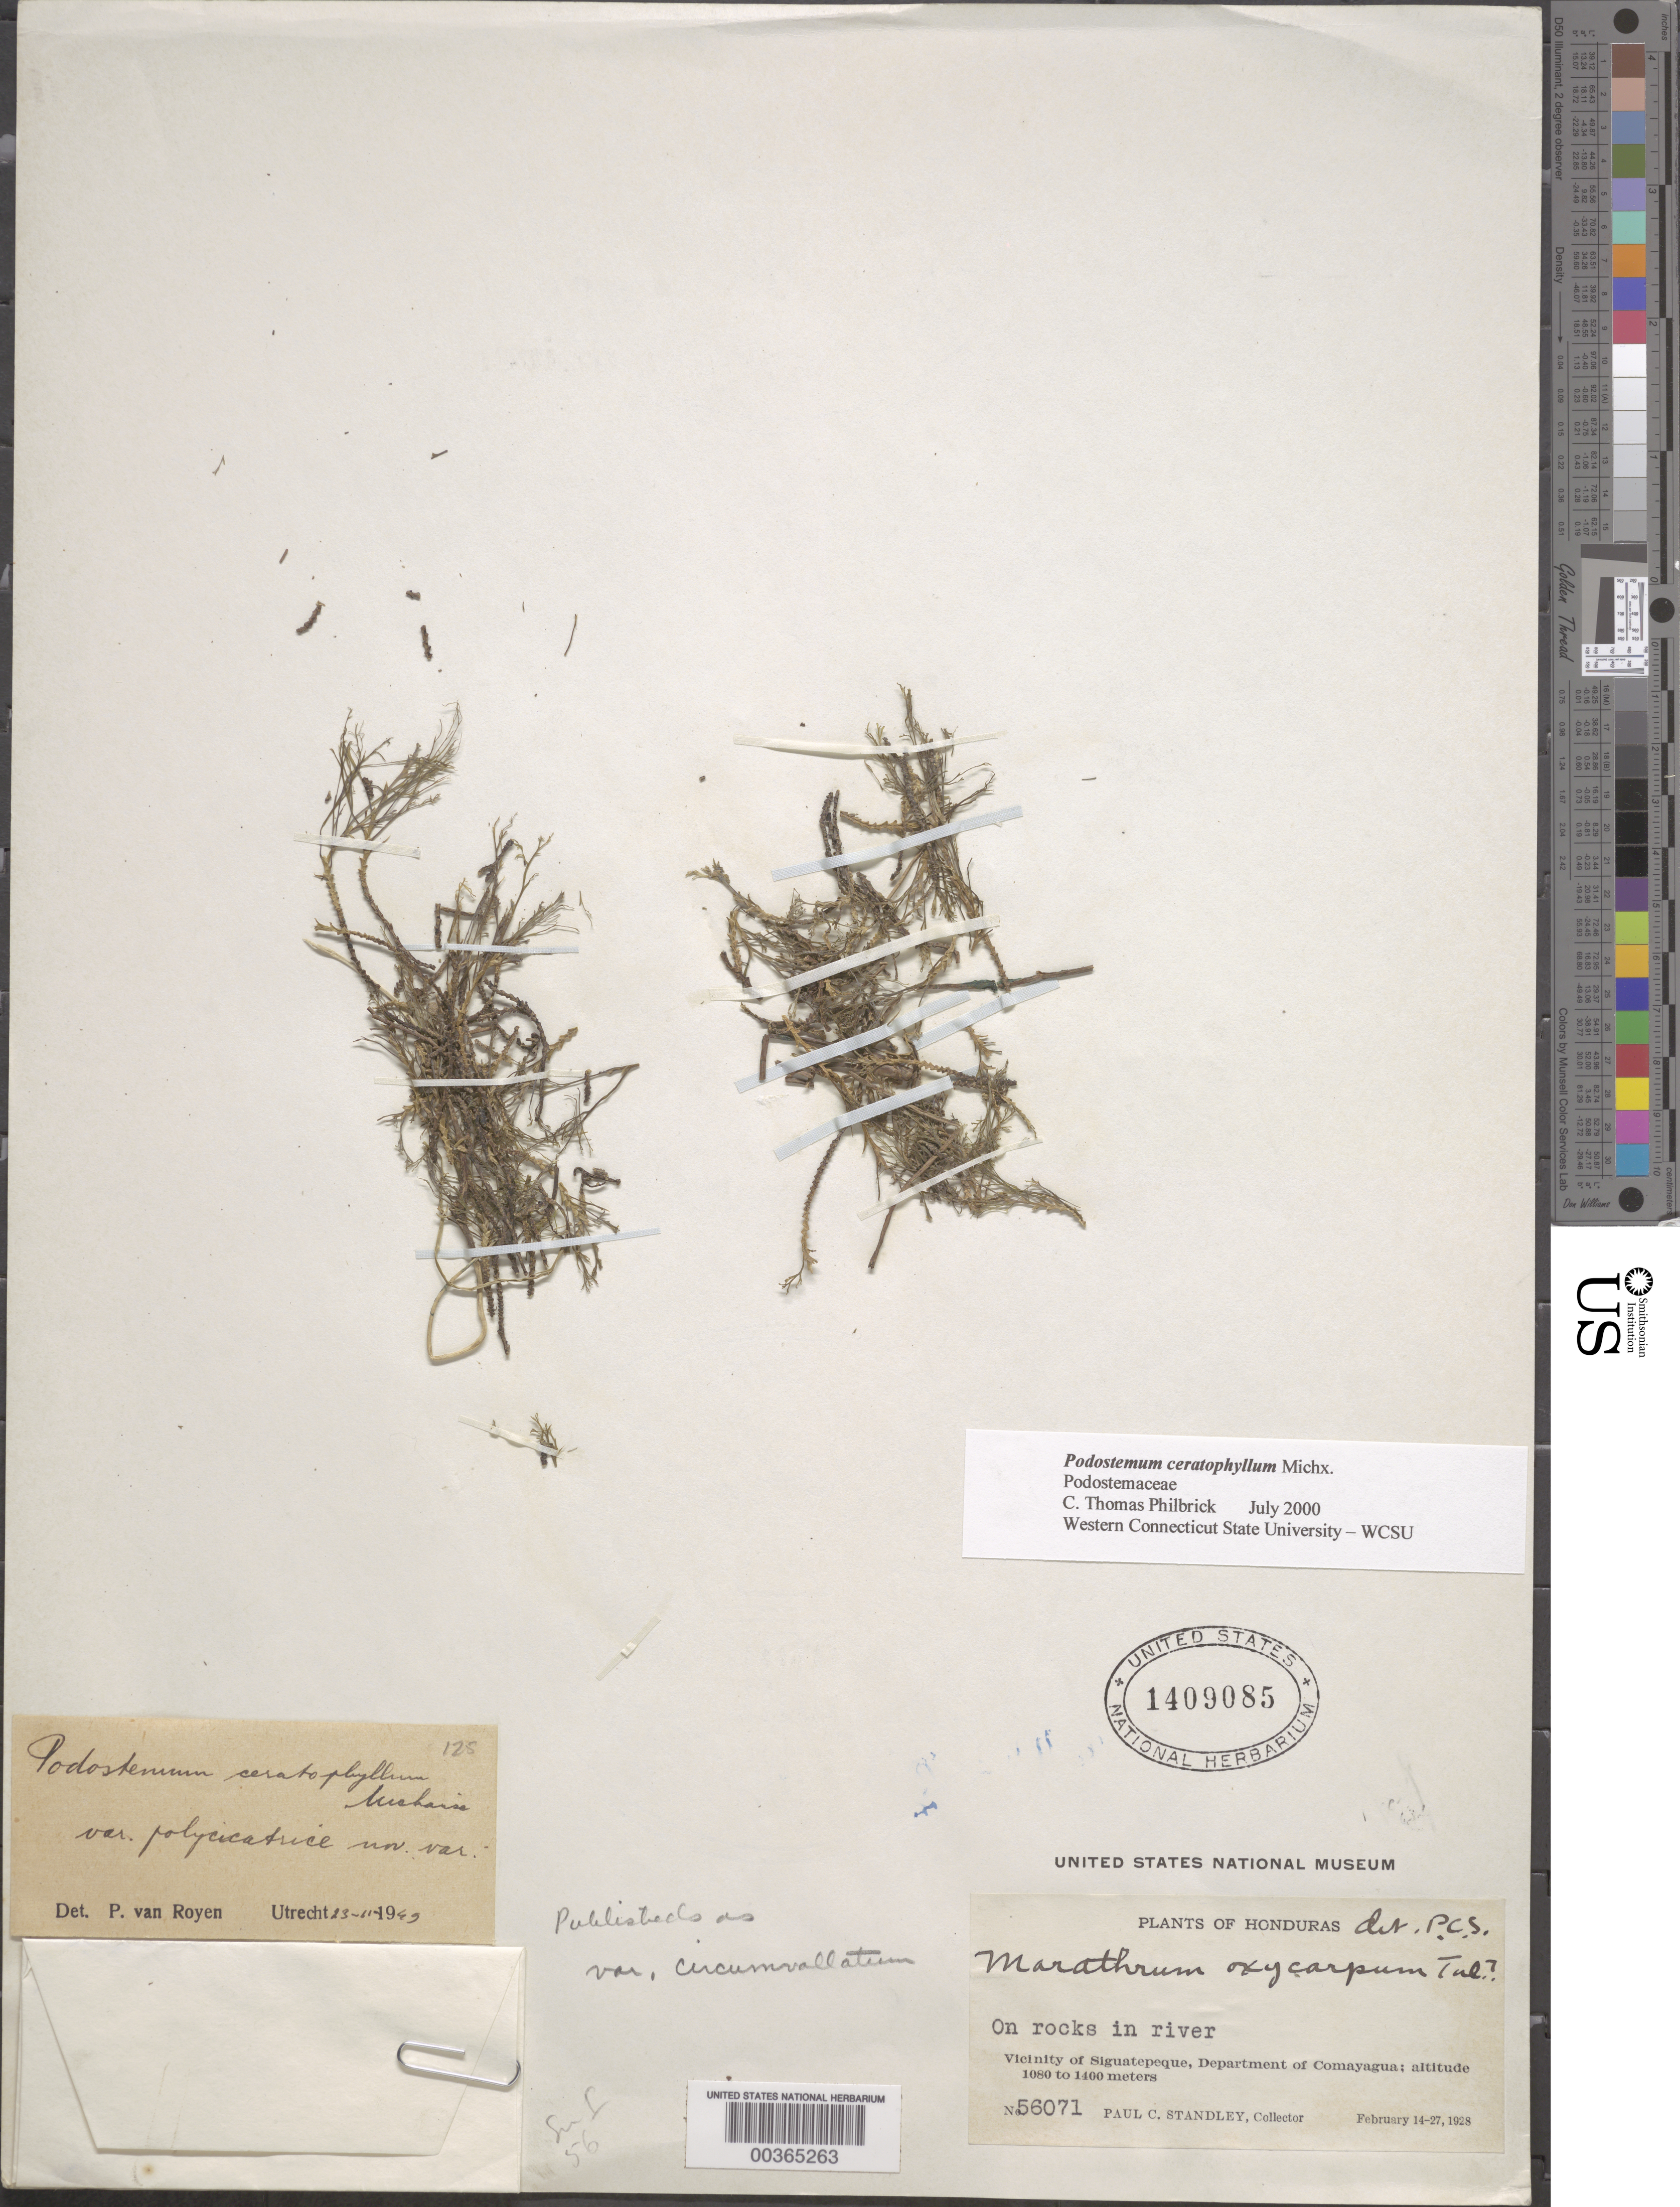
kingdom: Plantae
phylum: Tracheophyta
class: Magnoliopsida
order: Malpighiales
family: Podostemaceae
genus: Podostemum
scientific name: Podostemum ceratophyllum var. circumvallatum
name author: P. Royen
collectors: P. C. Standley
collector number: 56071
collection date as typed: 14 Feb 1928 to 27 Feb 1928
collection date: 1928-02-14/1928-02-27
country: Honduras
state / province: Comayagua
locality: Vicinity of Siguatepeque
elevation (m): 1080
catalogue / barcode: US 1409085